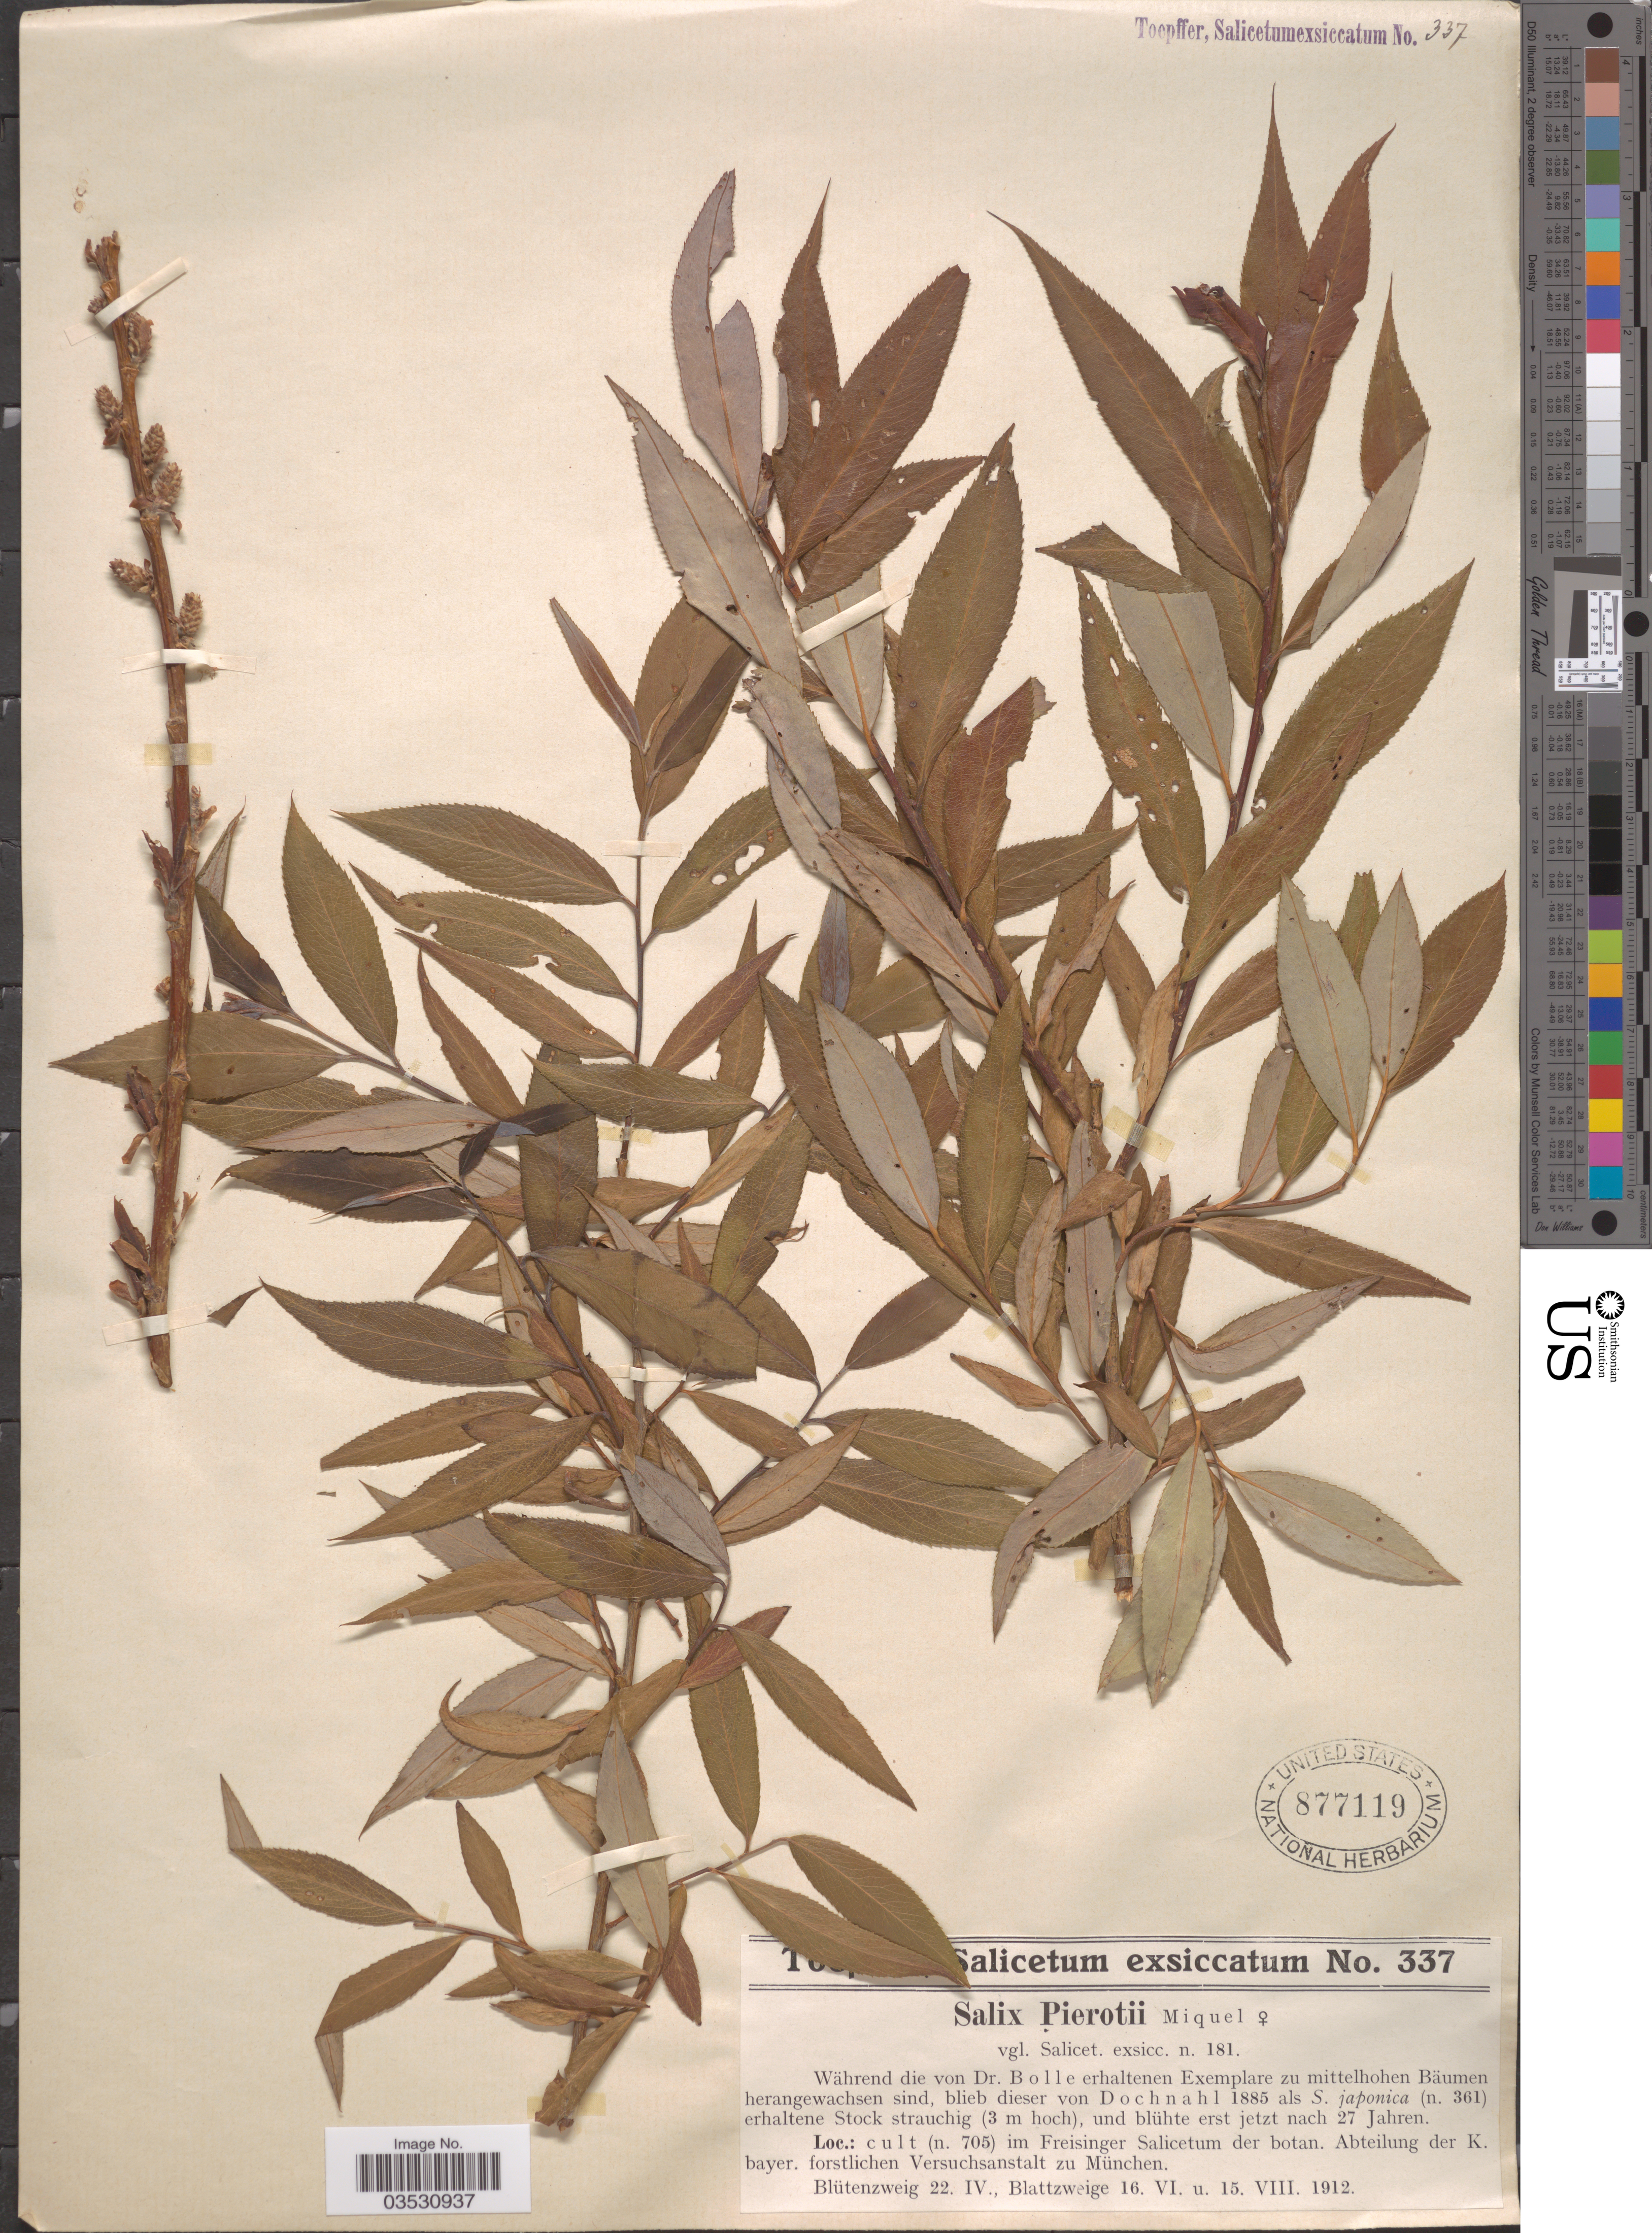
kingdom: Plantae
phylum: Tracheophyta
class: Magnoliopsida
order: Malpighiales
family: Salicaceae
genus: Salix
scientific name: Salix pierotii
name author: Miq.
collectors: A. Toepffer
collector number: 337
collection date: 1912-04-22/1912-08-15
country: Germany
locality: Im Freisinger Salicetum der botan. Abteilung der K. bayer. forstlichen Versuchsanstalt zu München.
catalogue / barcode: US 877119